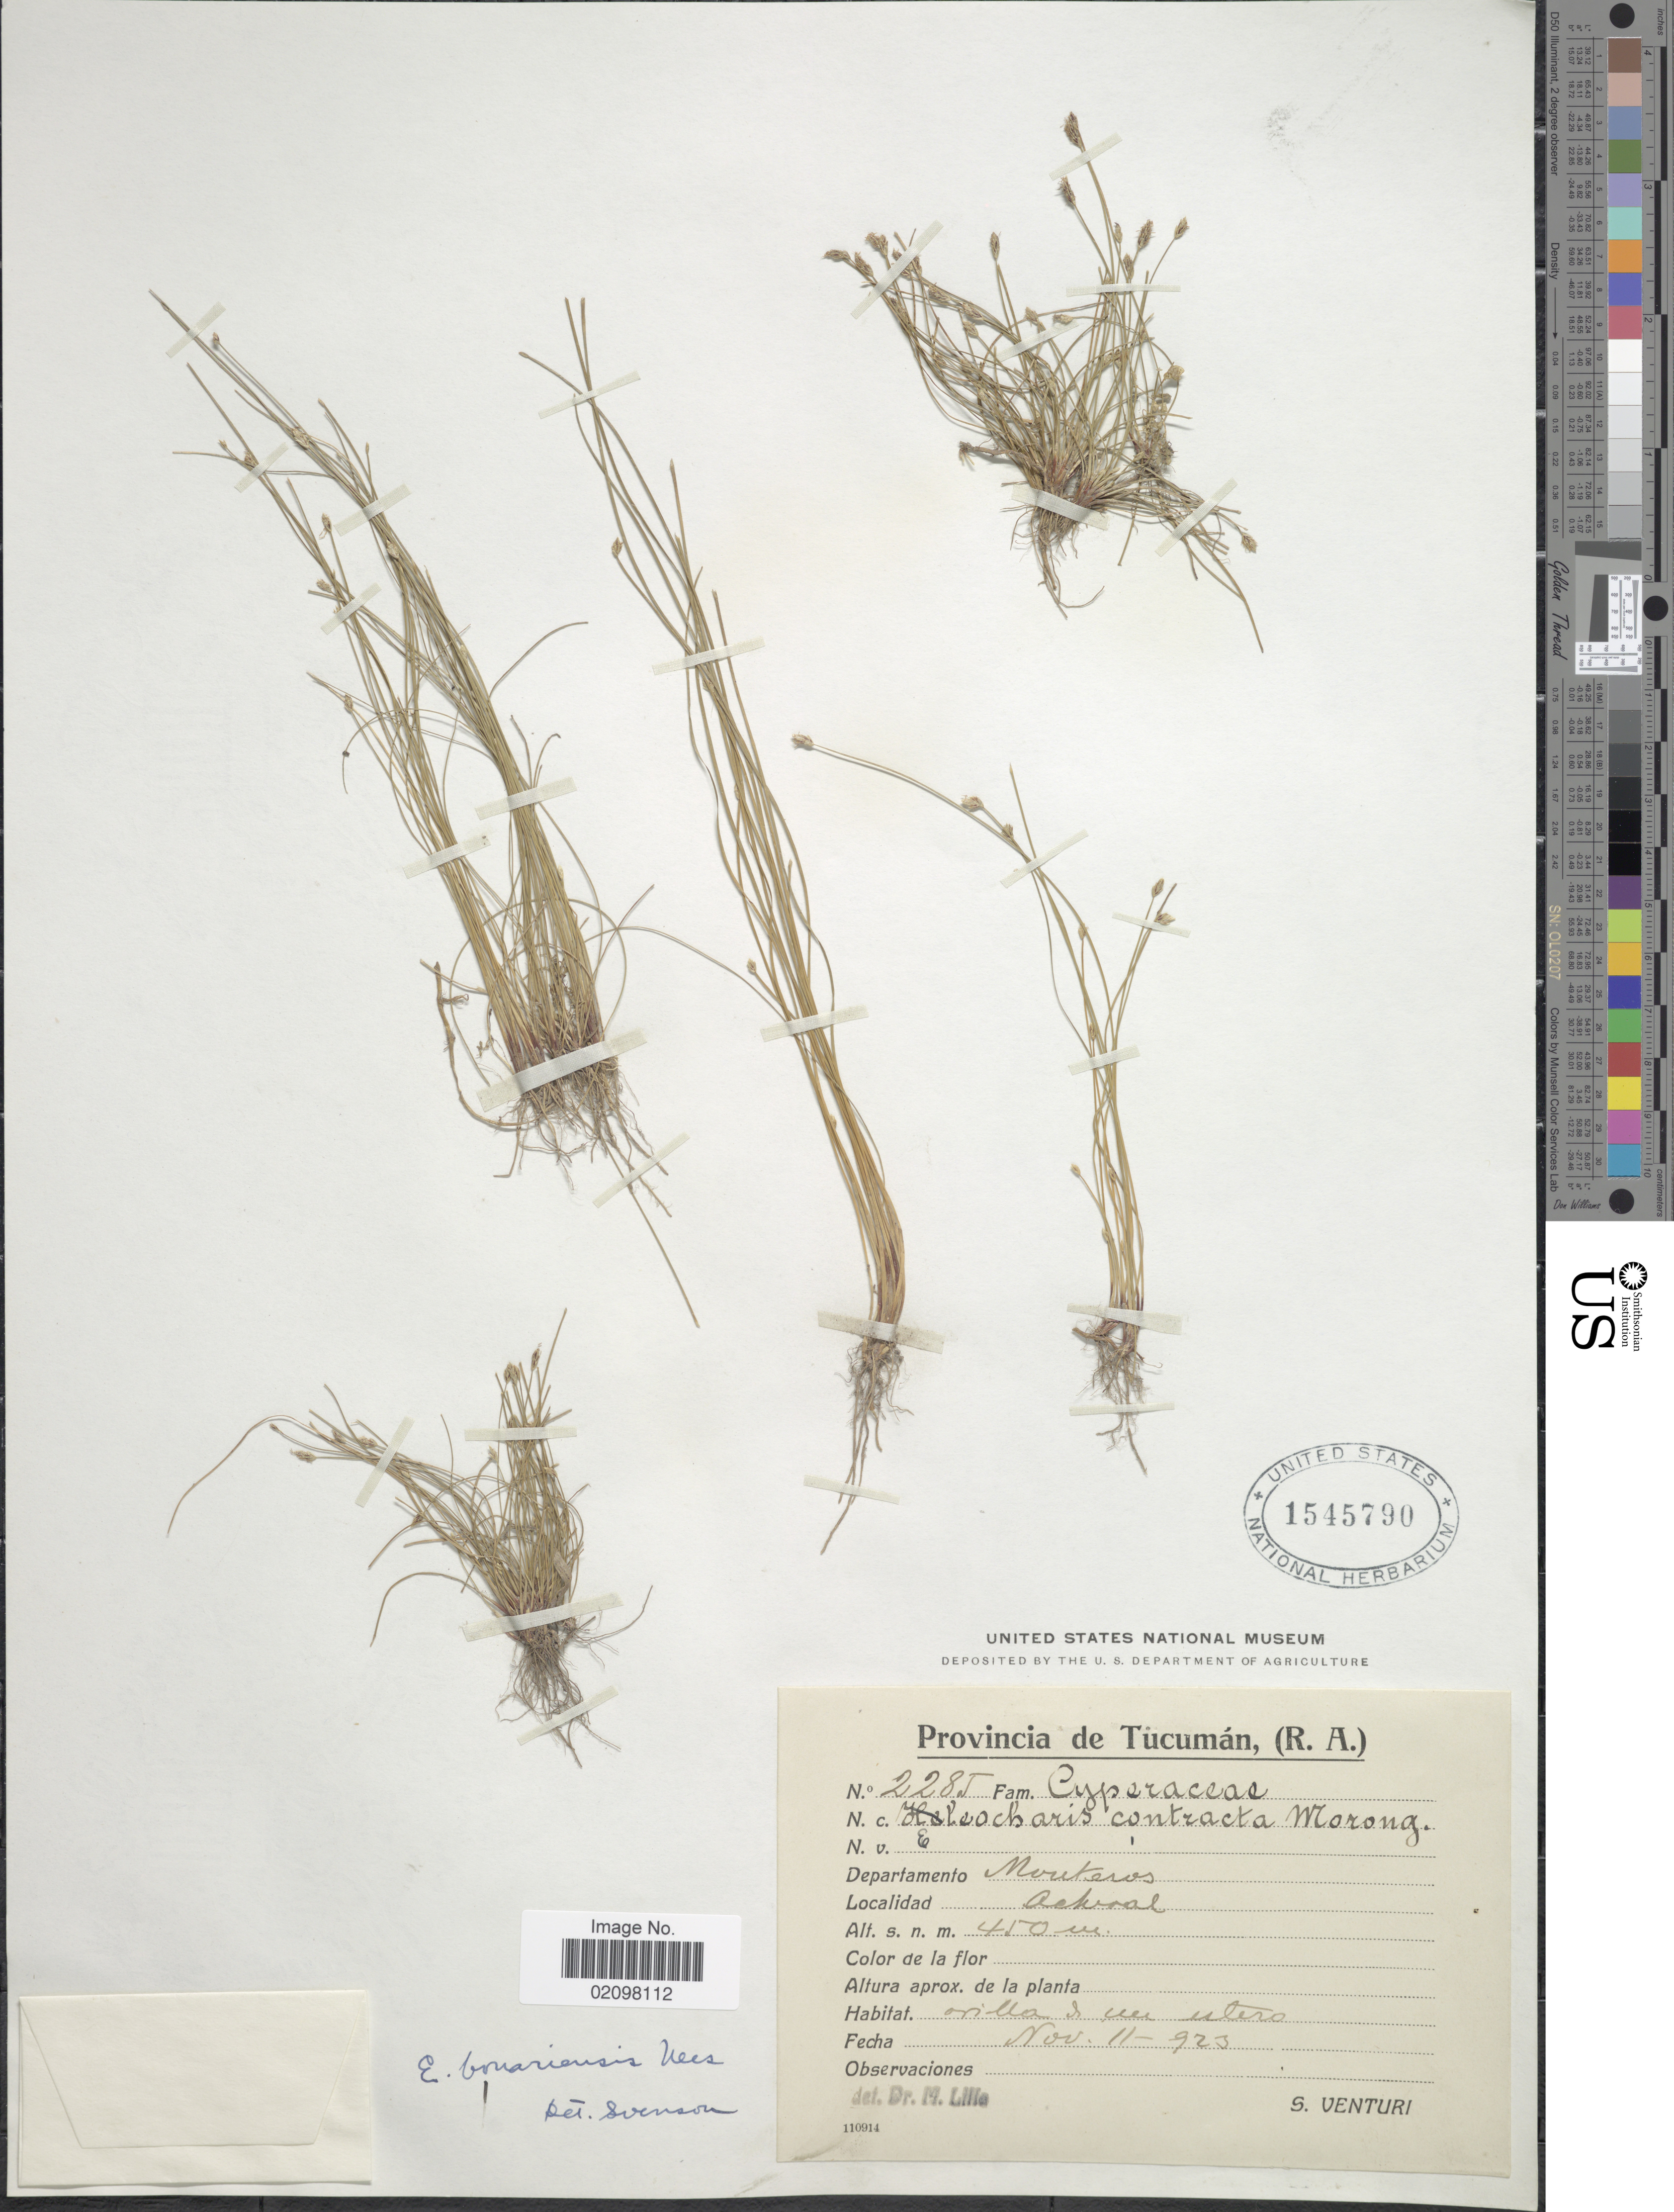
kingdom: Plantae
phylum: Tracheophyta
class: Liliopsida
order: Poales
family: Cyperaceae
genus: Eleocharis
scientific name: Eleocharis bonariensis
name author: Nees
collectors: S. Venturi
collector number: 2285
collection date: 1923-11-11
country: Argentina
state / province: Tucuman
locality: (R.A.) Departamento Monteros. Acheral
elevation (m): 450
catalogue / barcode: US 1545790